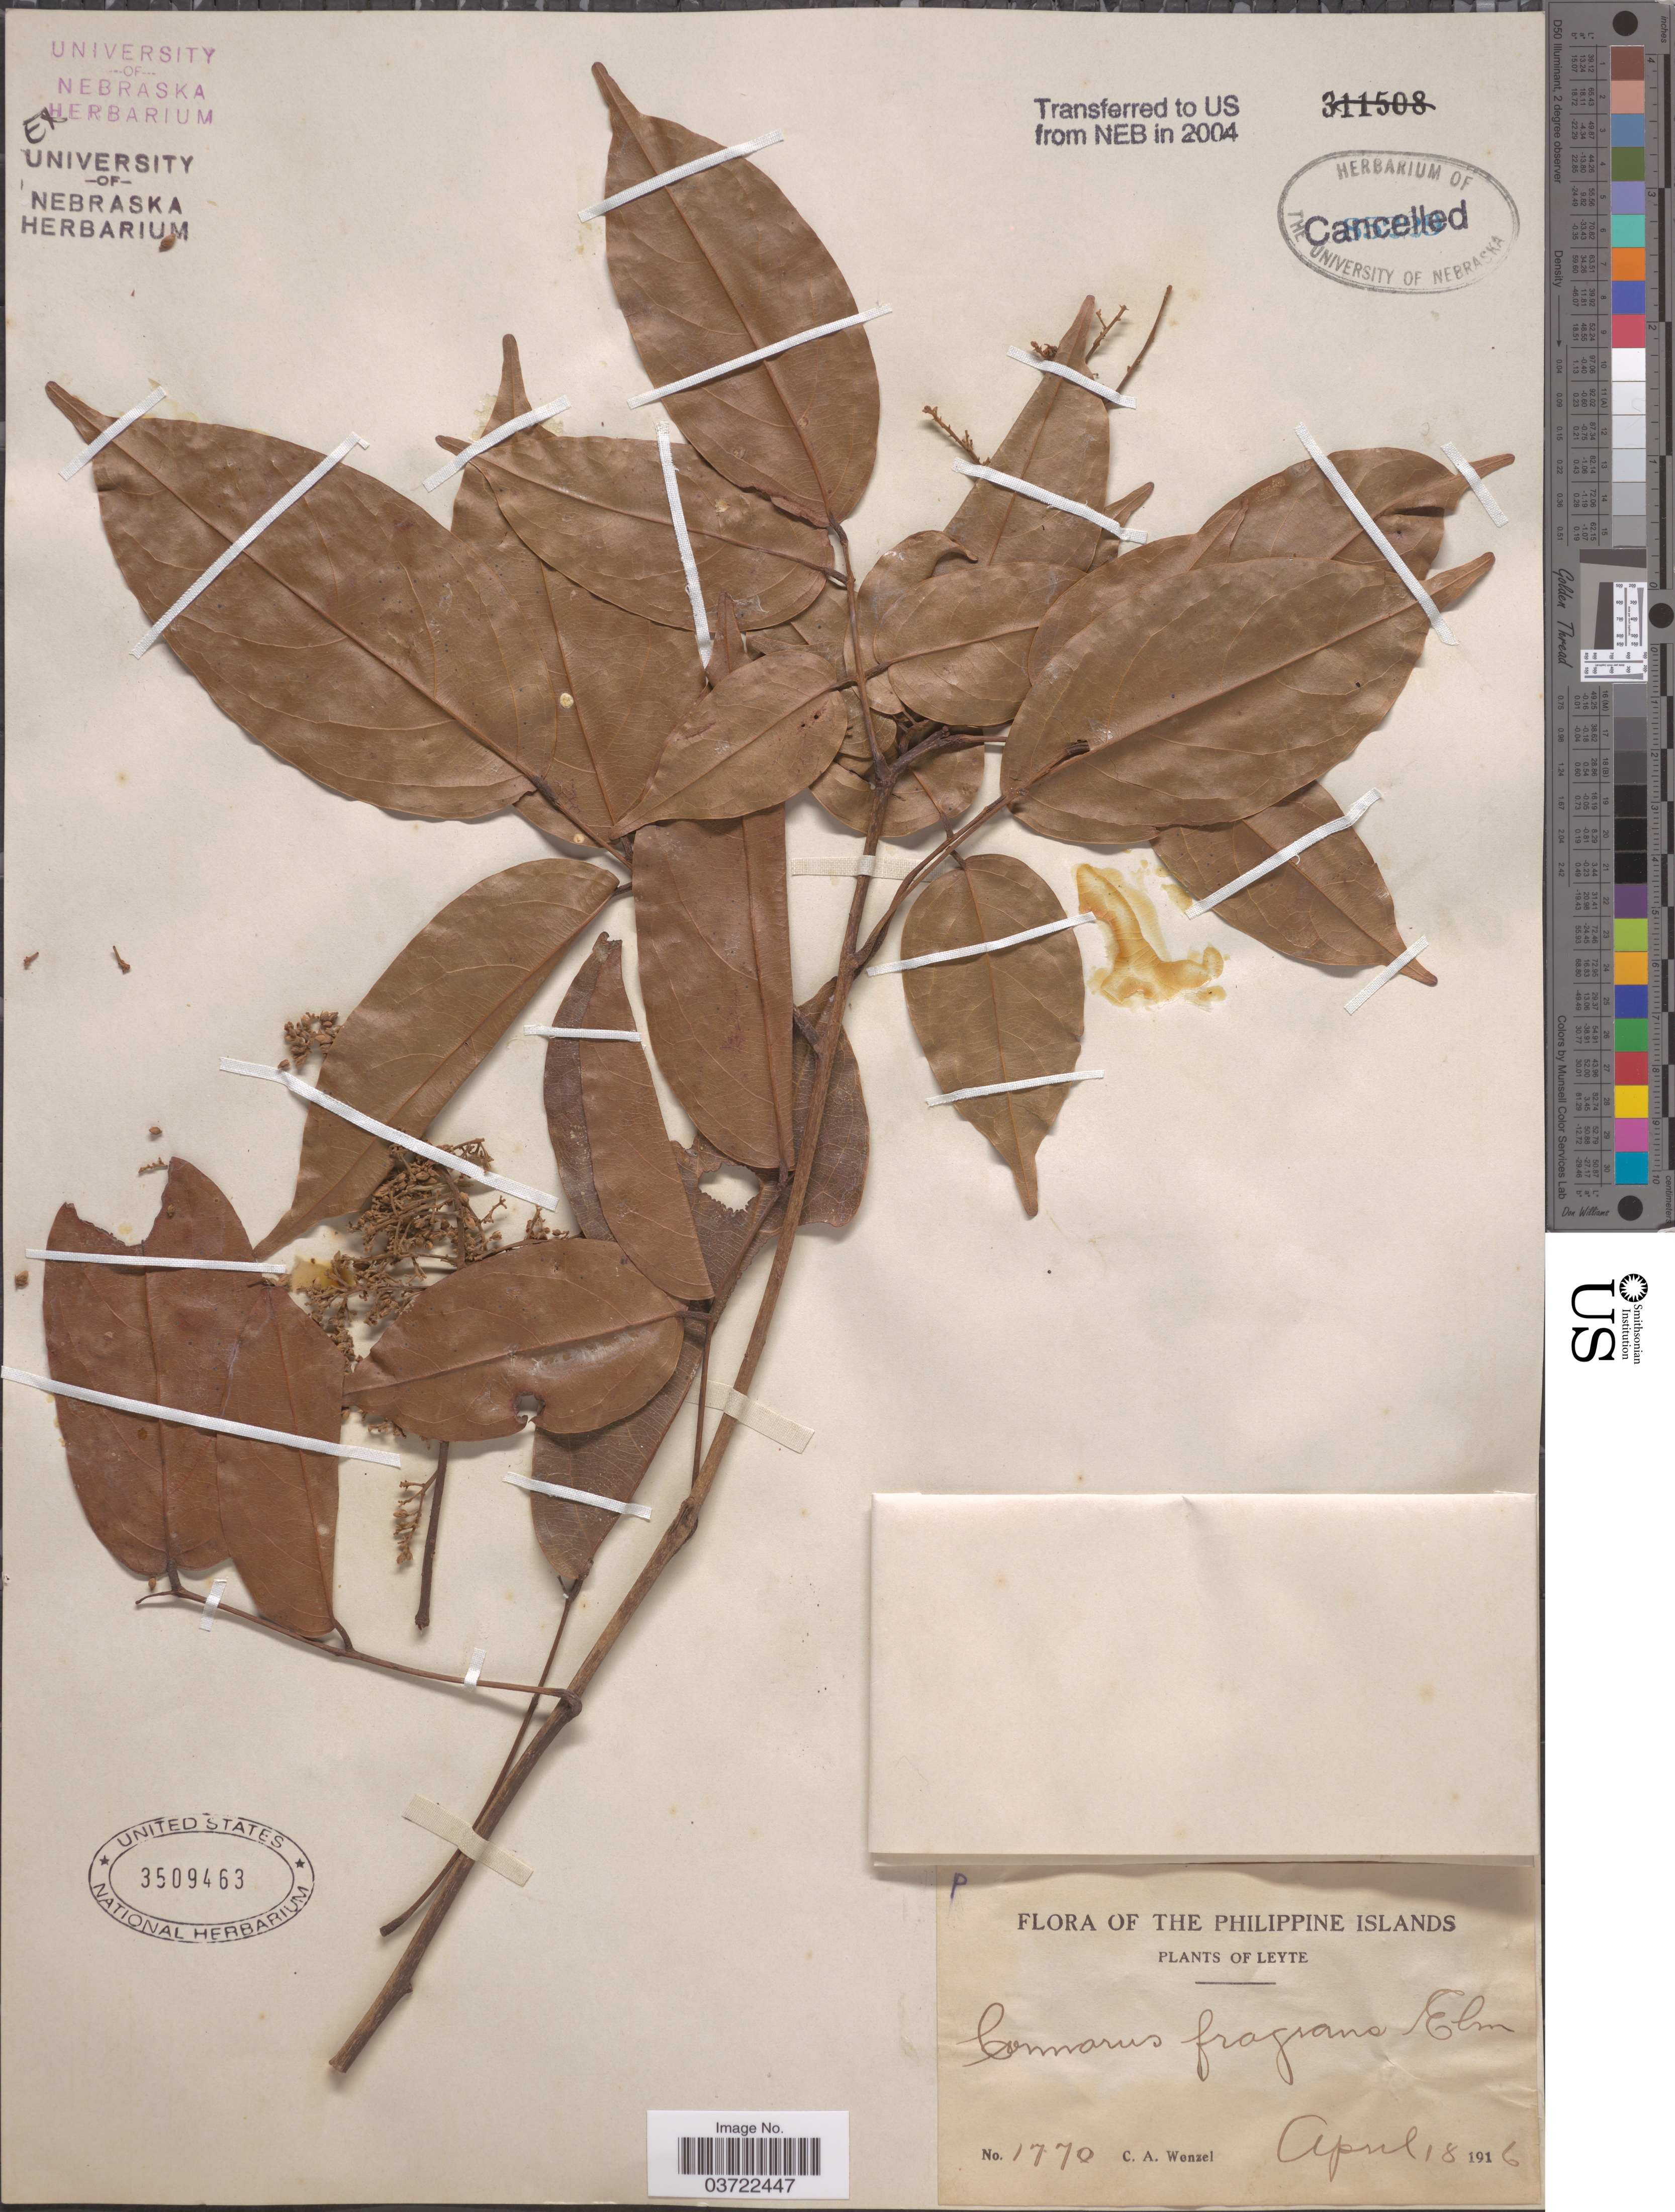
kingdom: Plantae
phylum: Tracheophyta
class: Magnoliopsida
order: Oxalidales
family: Connaraceae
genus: Connarus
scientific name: Connarus fragrans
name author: Elmer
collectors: C. Wenzel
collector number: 1770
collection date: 1916-04-18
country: Philippines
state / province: Eastern Visayas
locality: Philippine Islands. Leyte.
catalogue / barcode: US 3509463